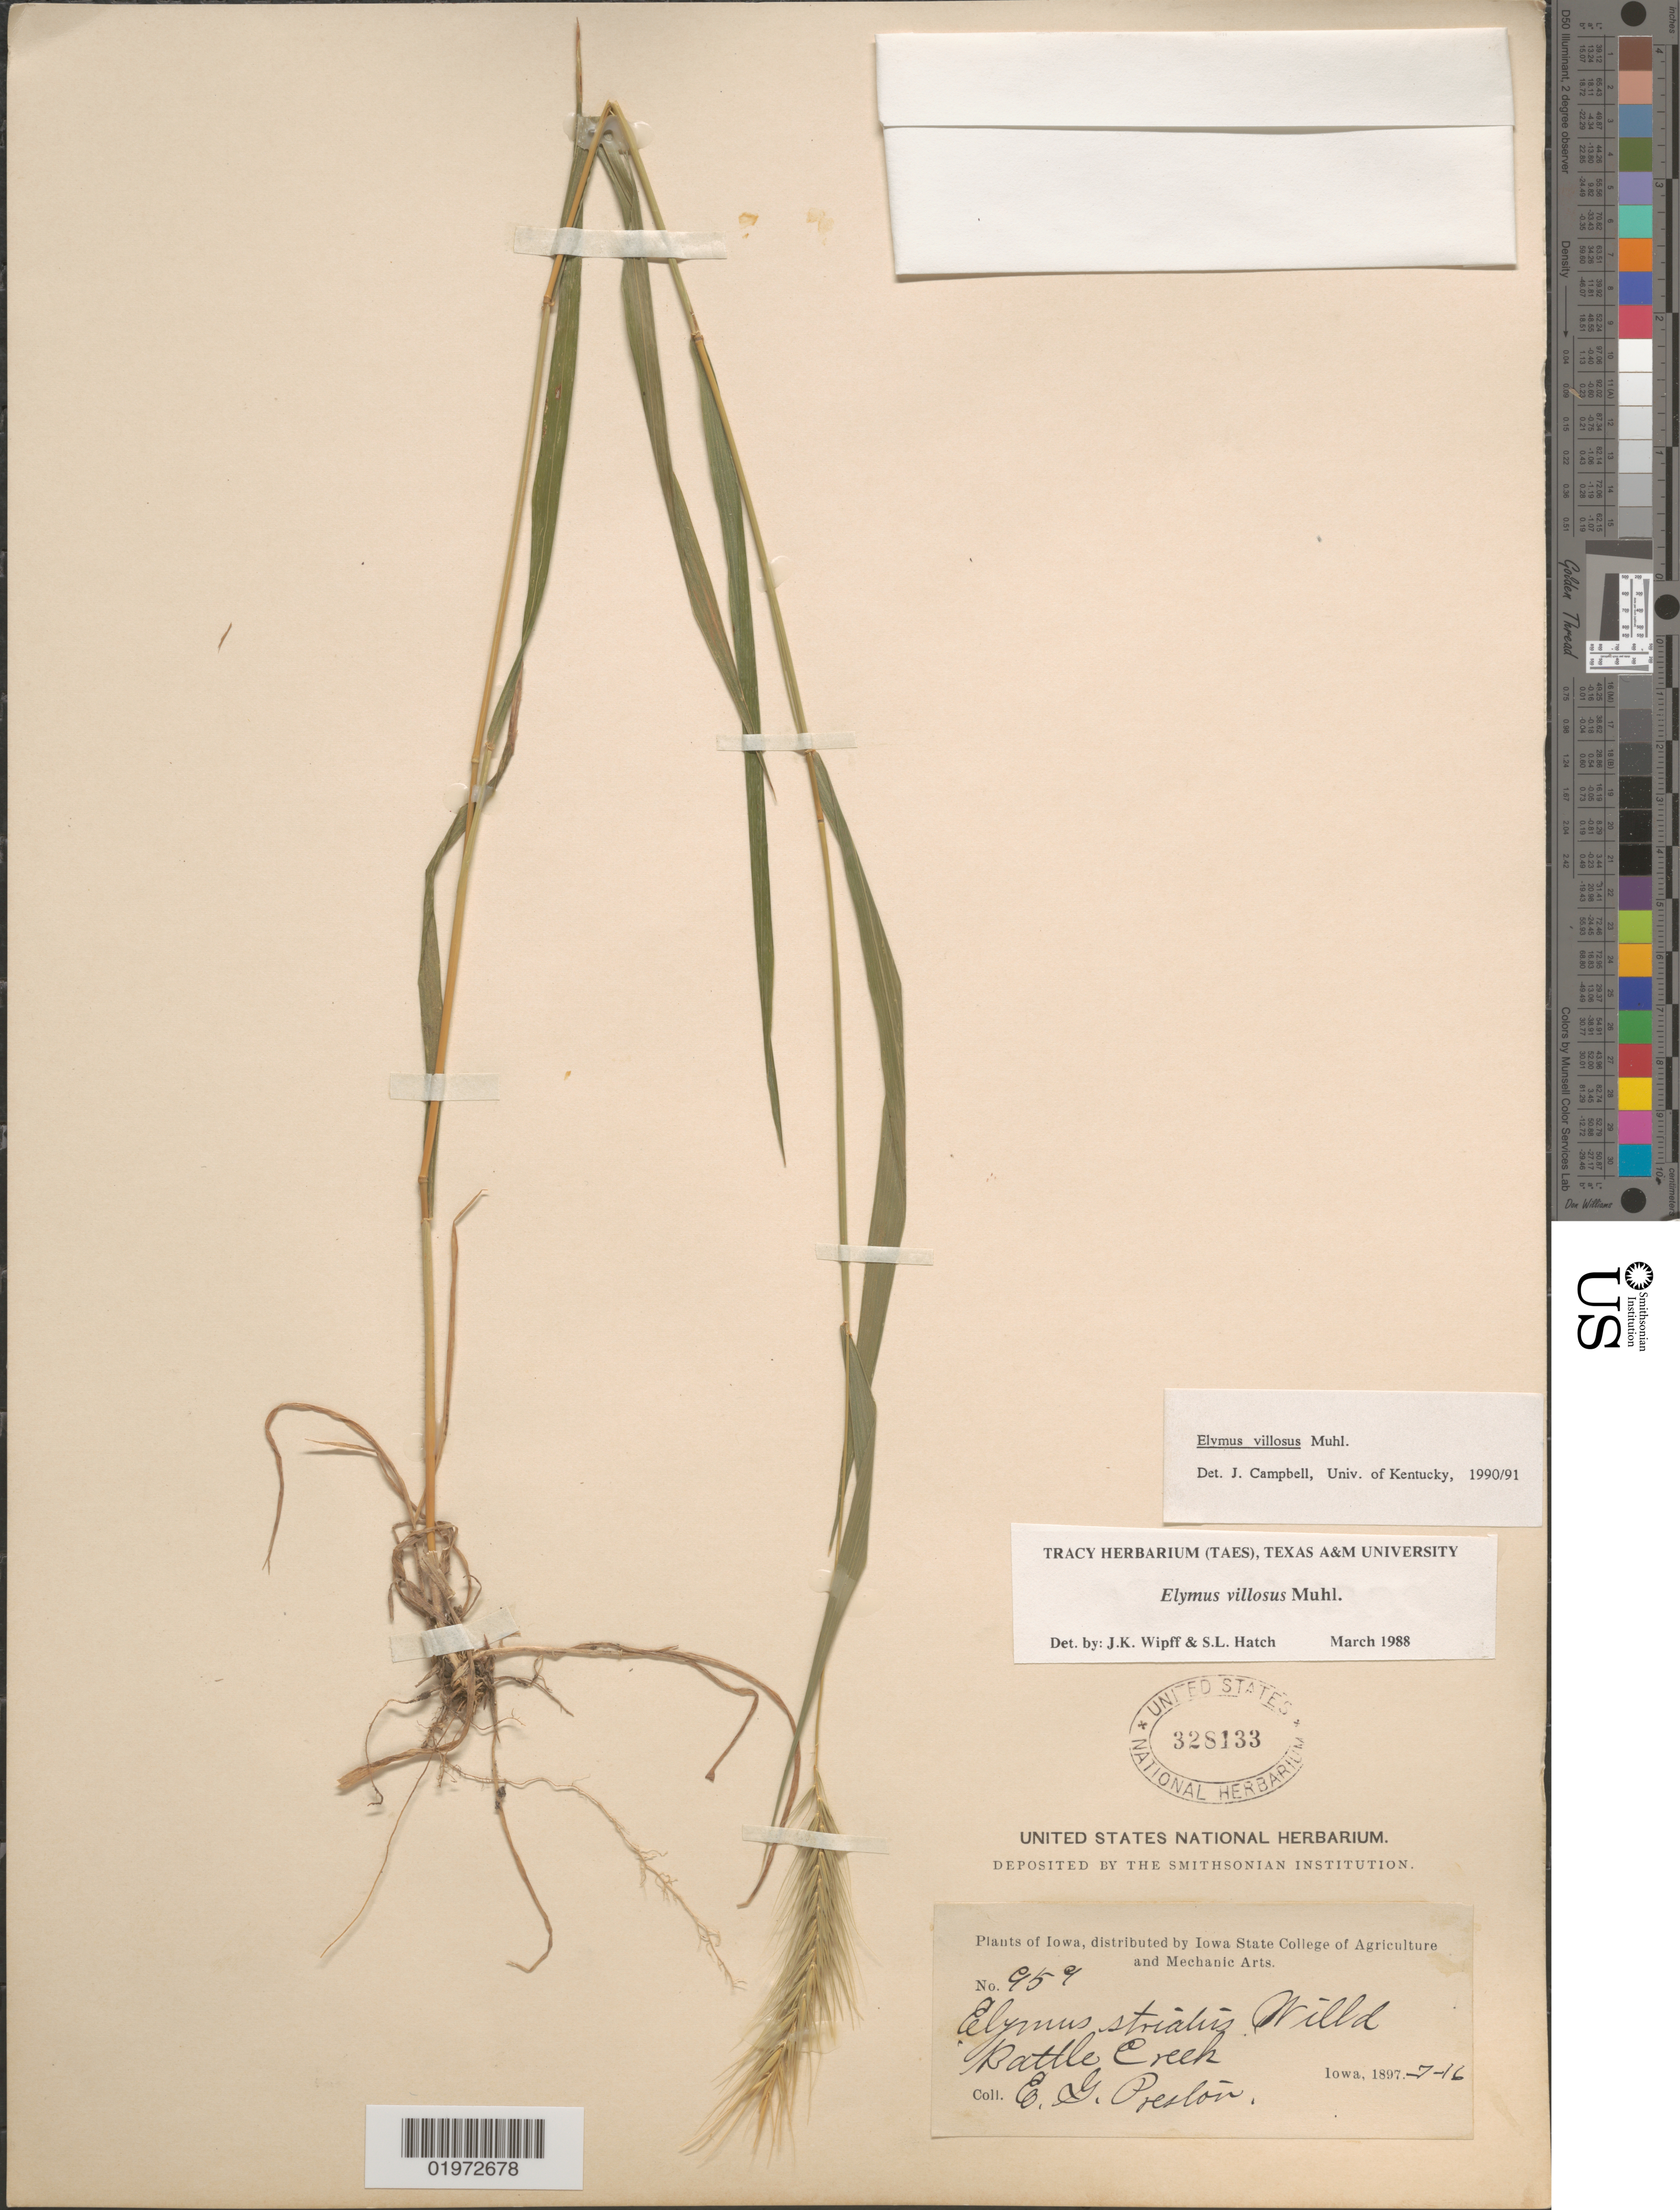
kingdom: Plantae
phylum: Tracheophyta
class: Liliopsida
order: Poales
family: Poaceae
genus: Elymus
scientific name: Elymus villosus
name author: Muhl. ex Willd.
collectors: E. Preston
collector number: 959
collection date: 1897-07-16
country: United States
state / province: Iowa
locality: Battle Creek.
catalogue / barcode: US 328133